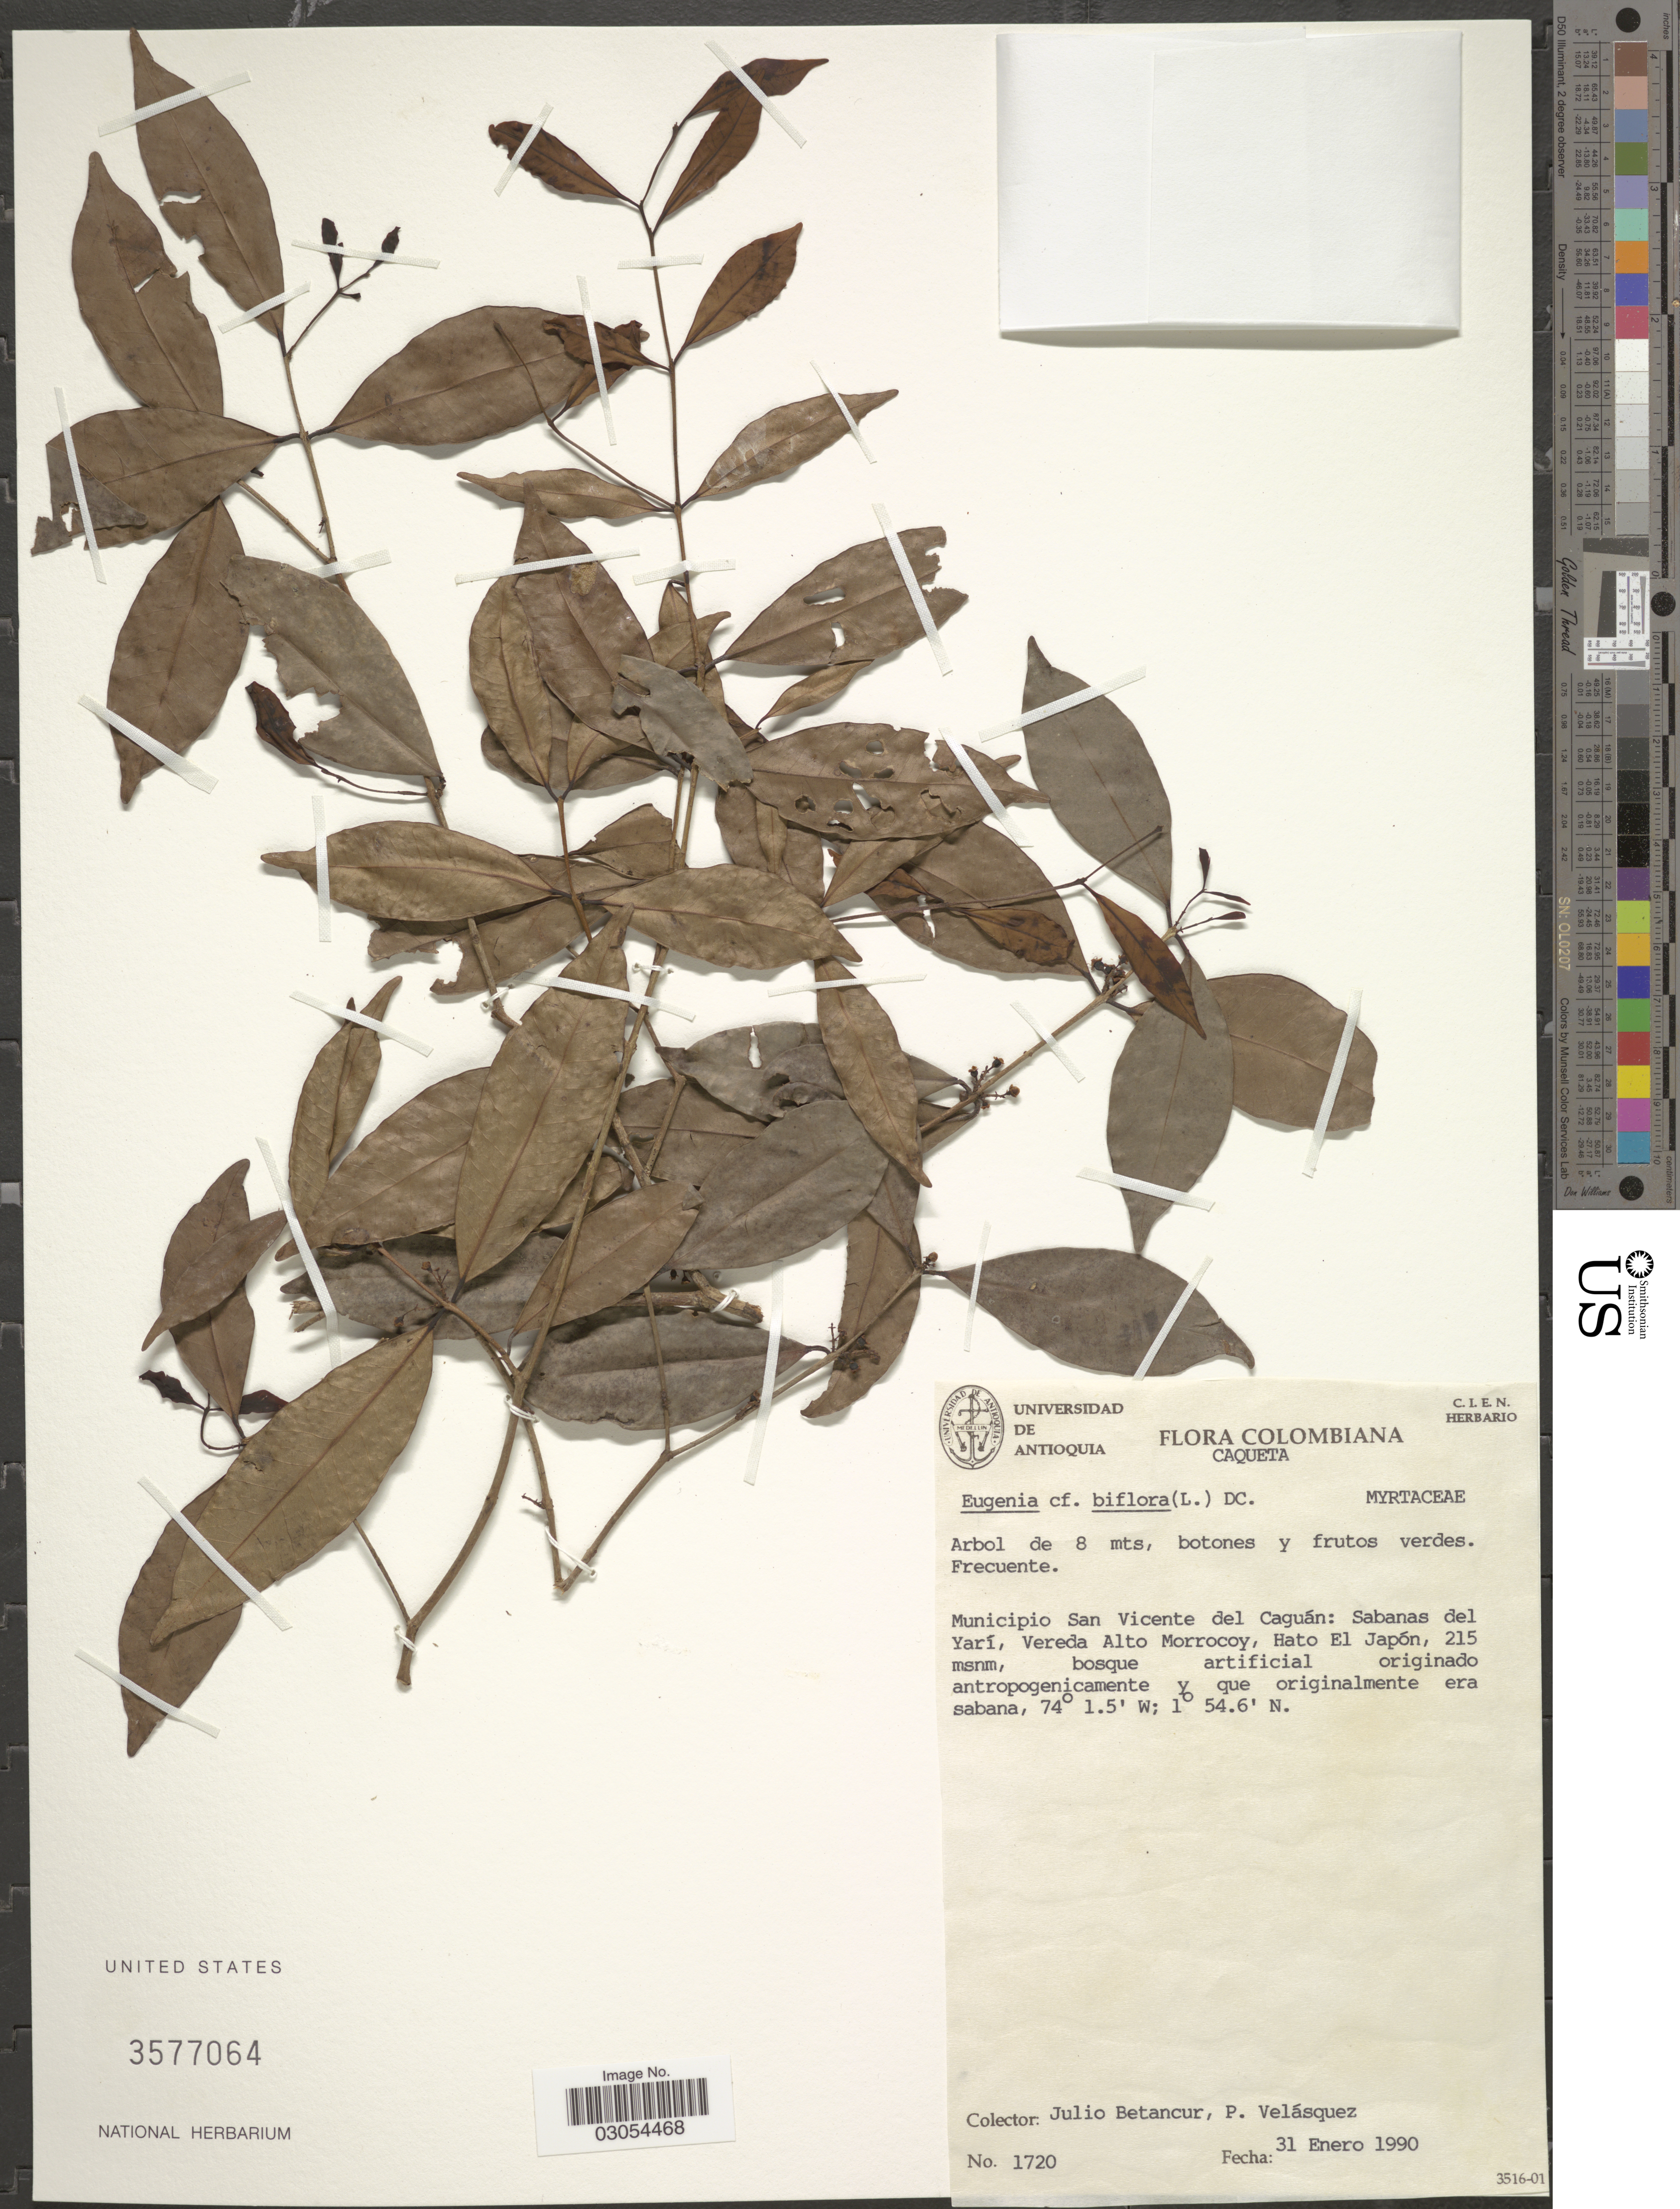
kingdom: Plantae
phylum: Tracheophyta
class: Magnoliopsida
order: Myrtales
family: Myrtaceae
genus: Eugenia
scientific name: Eugenia biflora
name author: (L.) DC.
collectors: J. Betancur & P. Velasquez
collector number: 1720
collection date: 1990-01-31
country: Colombia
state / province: Caquetá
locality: Municipio San Vicente del Caguán: Sabanas del Yarí, Vereda Alto Morrocoy, Hato El Japón.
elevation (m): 215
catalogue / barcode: US 3577064